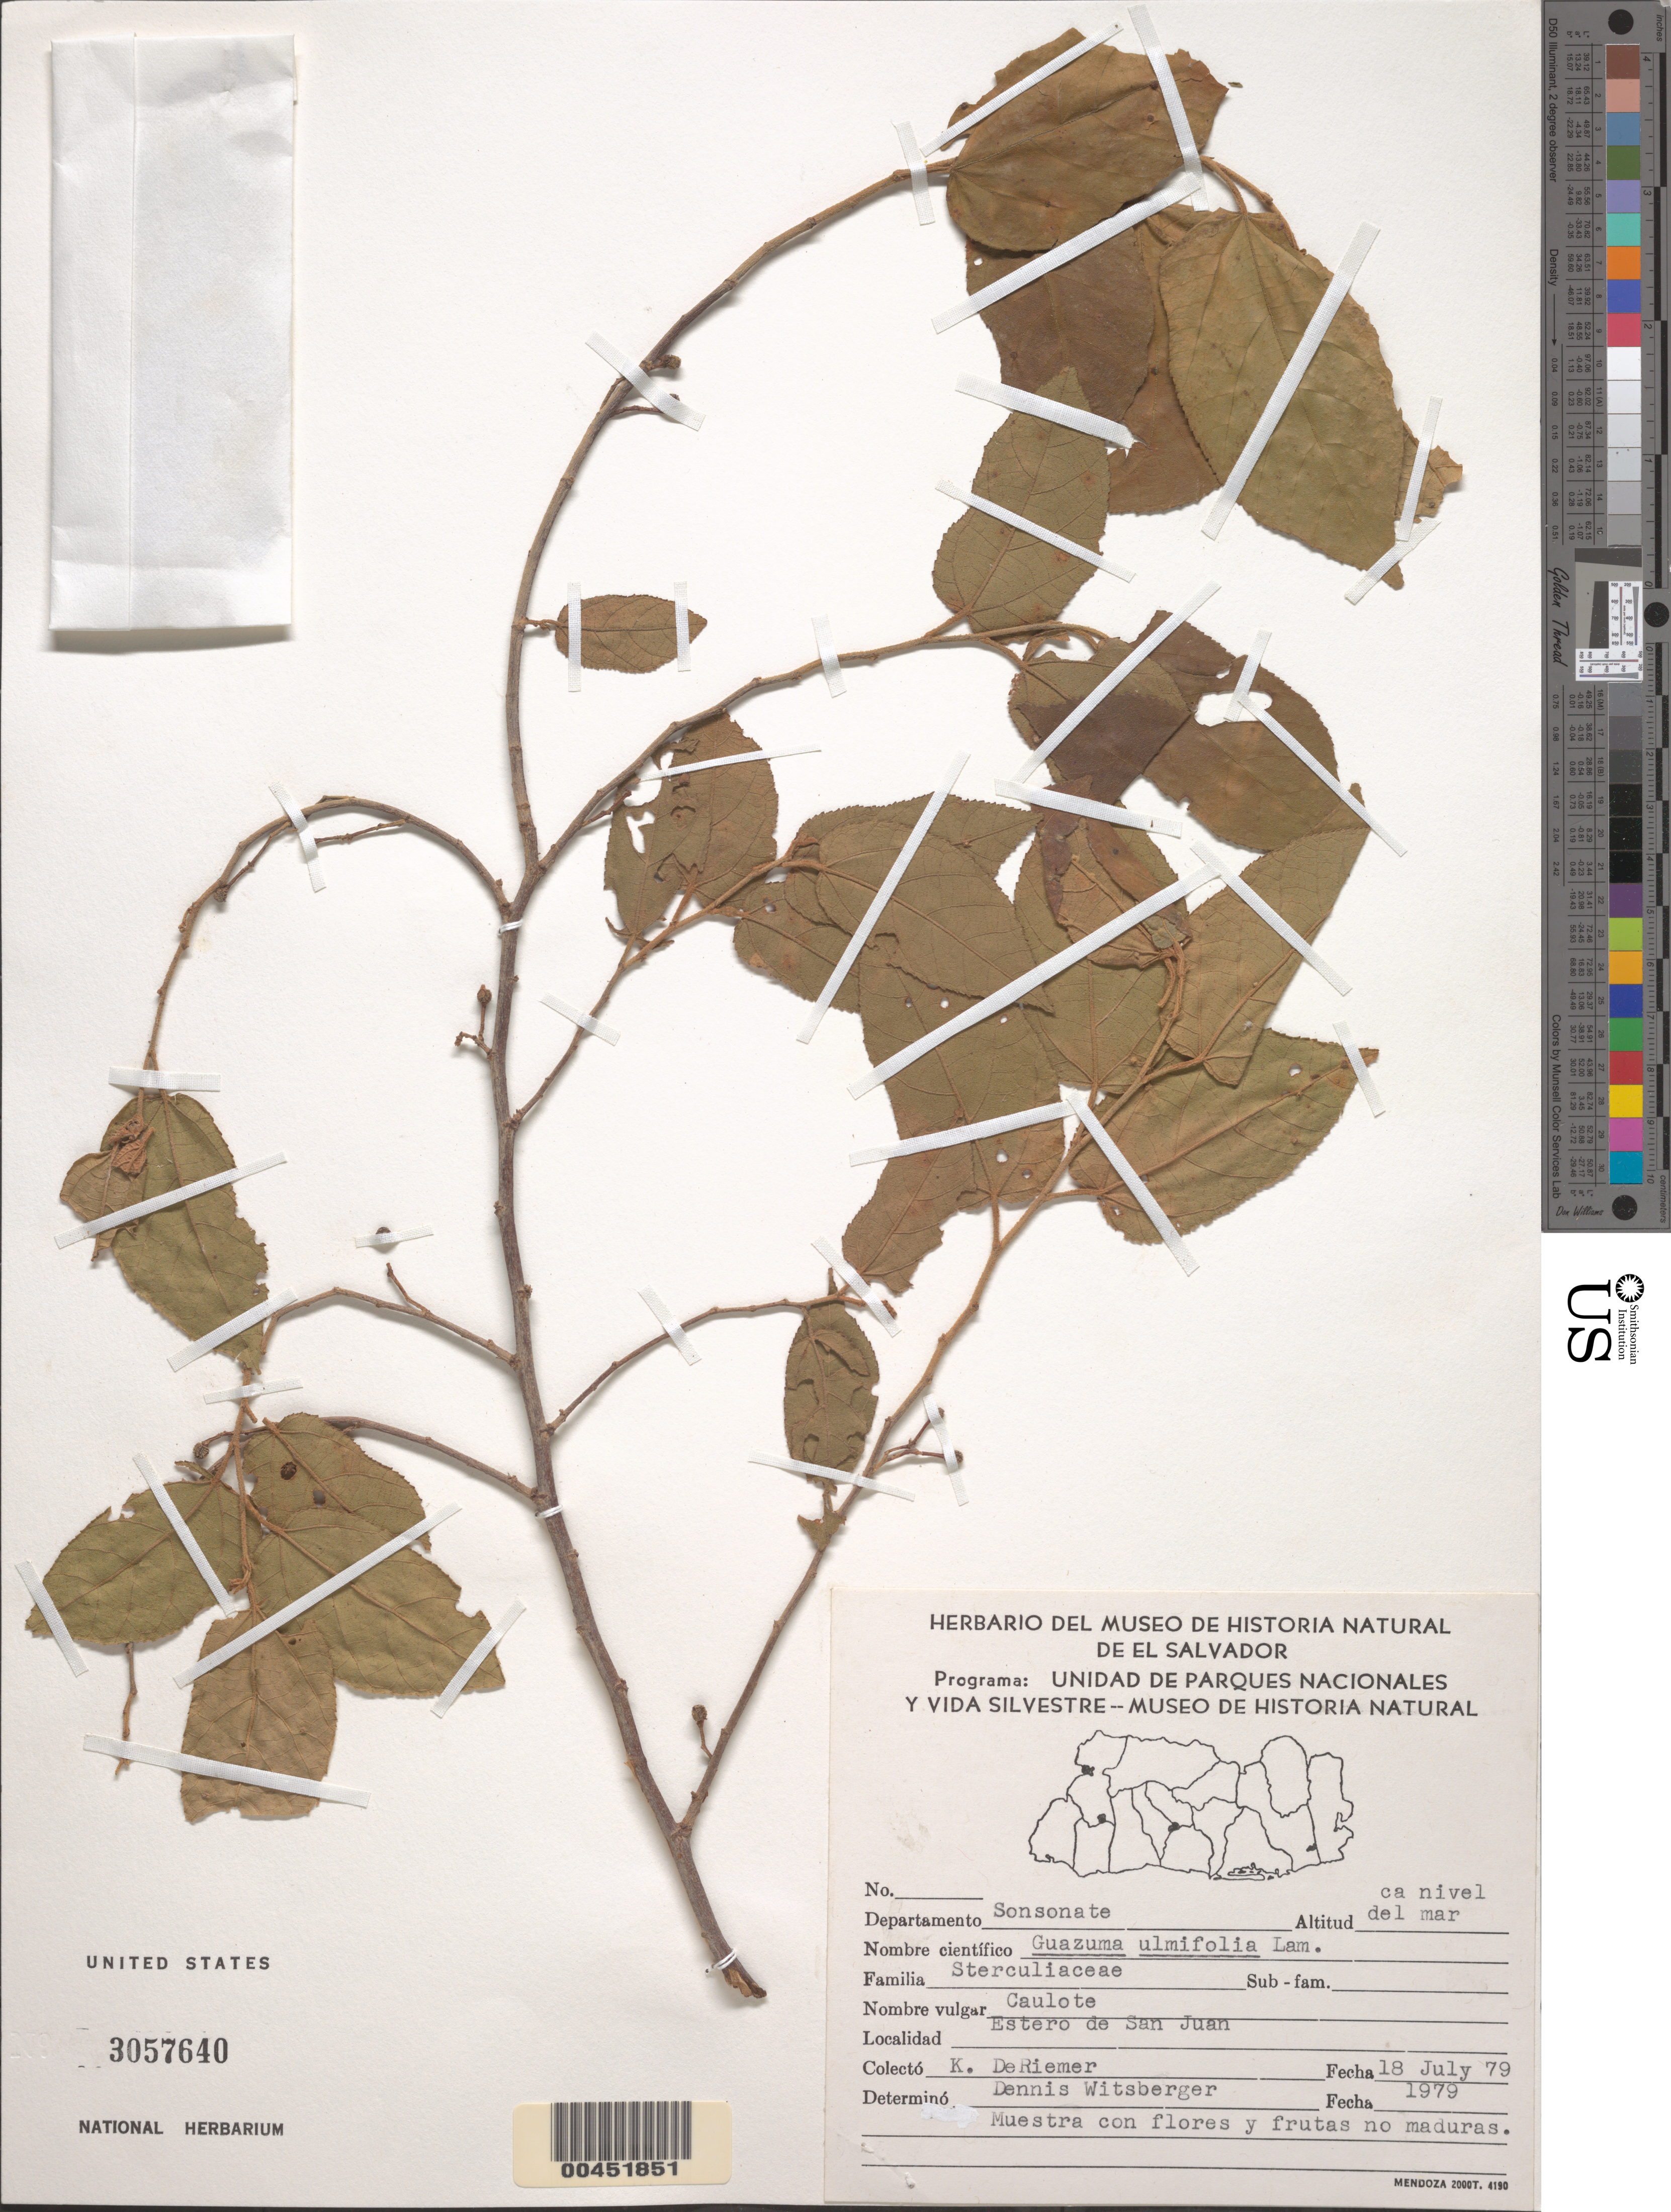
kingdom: Plantae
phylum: Tracheophyta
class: Magnoliopsida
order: Malvales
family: Malvaceae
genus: Guazuma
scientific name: Guazuma ulmifolia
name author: Lam.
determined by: Witsberger, D.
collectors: K. Riemer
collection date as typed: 18 Jul 1979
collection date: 1979-07-18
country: El Salvador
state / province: Sonsonate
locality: Estero de San Juan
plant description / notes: Common name: Caulote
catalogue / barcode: US 3057640